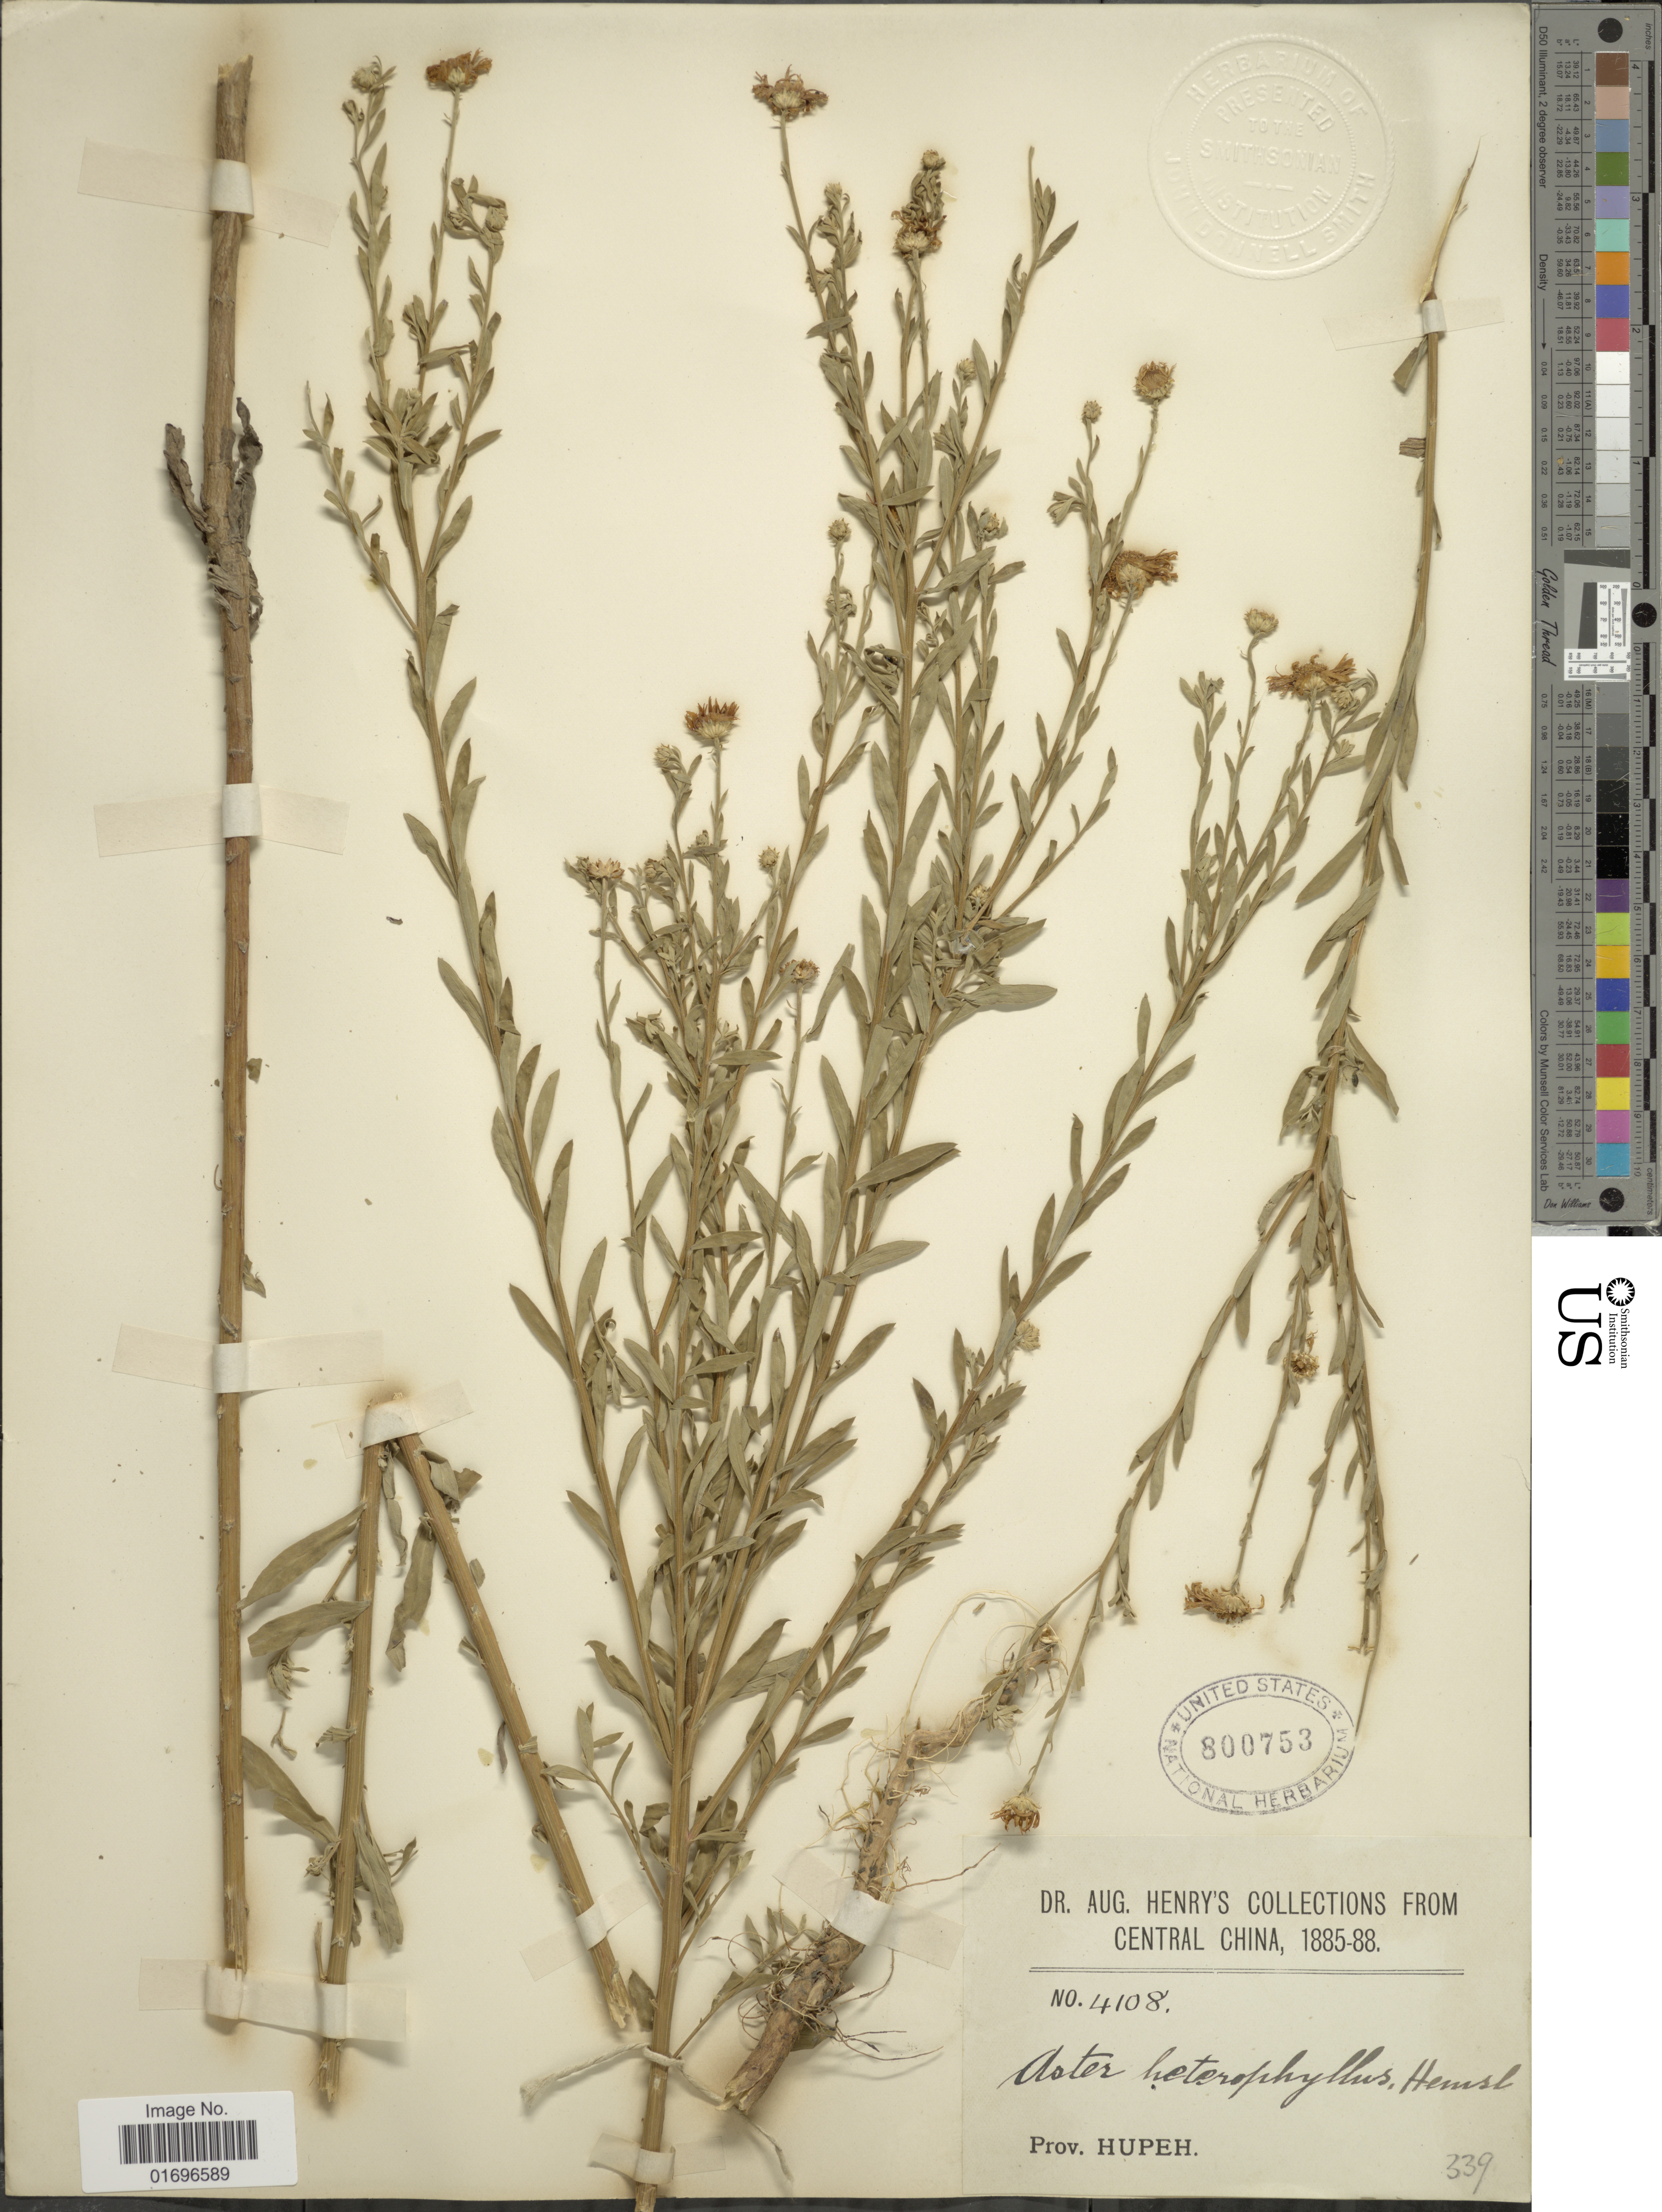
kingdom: Plantae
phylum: Tracheophyta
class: Magnoliopsida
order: Asterales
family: Asteraceae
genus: Aster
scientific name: Aster heterophylla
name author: A. Gray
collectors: A. Henry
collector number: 4108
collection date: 1885/1888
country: China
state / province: Hubei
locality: Central China. Prov. Hupeh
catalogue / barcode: US 800753